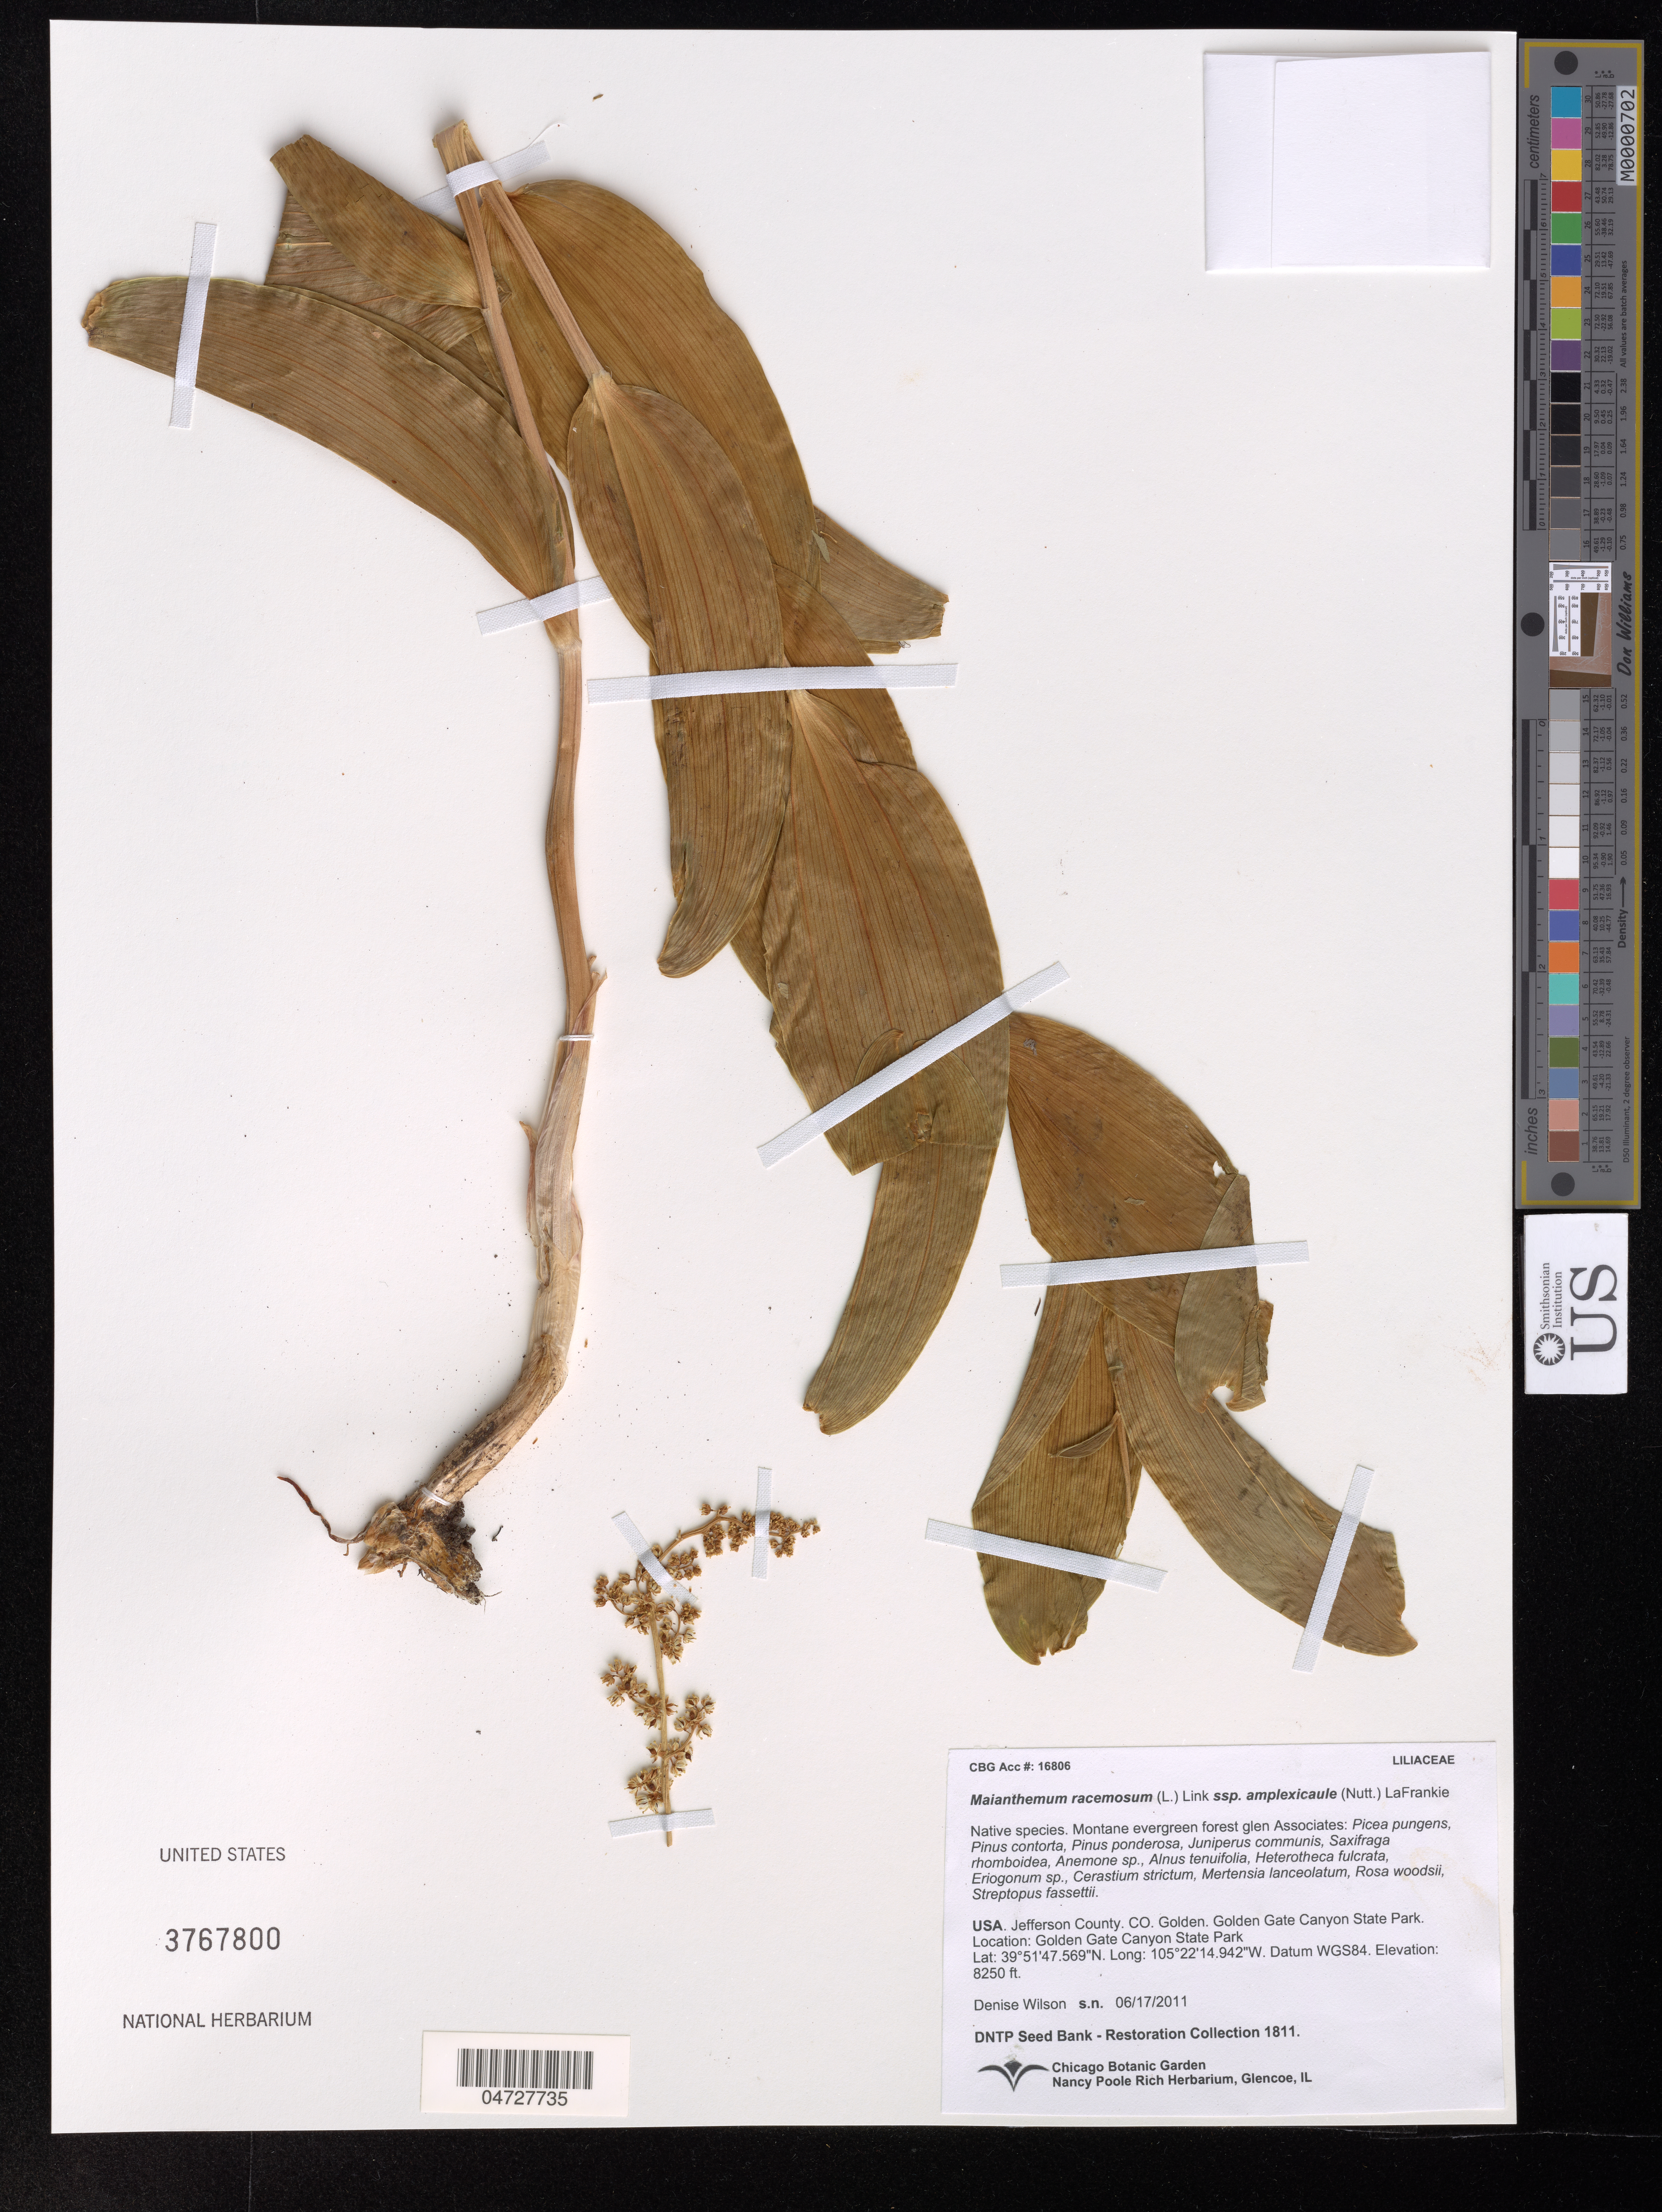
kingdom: Plantae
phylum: Tracheophyta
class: Liliopsida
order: Asparagales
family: Asparagaceae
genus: Maianthemum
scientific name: Maianthemum racemosum subsp. amplexicaule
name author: (Nutt.) LaFrankie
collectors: D. Wilson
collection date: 2011-06-17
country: United States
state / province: Colorado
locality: Jefferson County. Golden Gate Canyon State Park. Golden Gate Canyon State Park.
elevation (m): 2515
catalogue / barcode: US 3767800